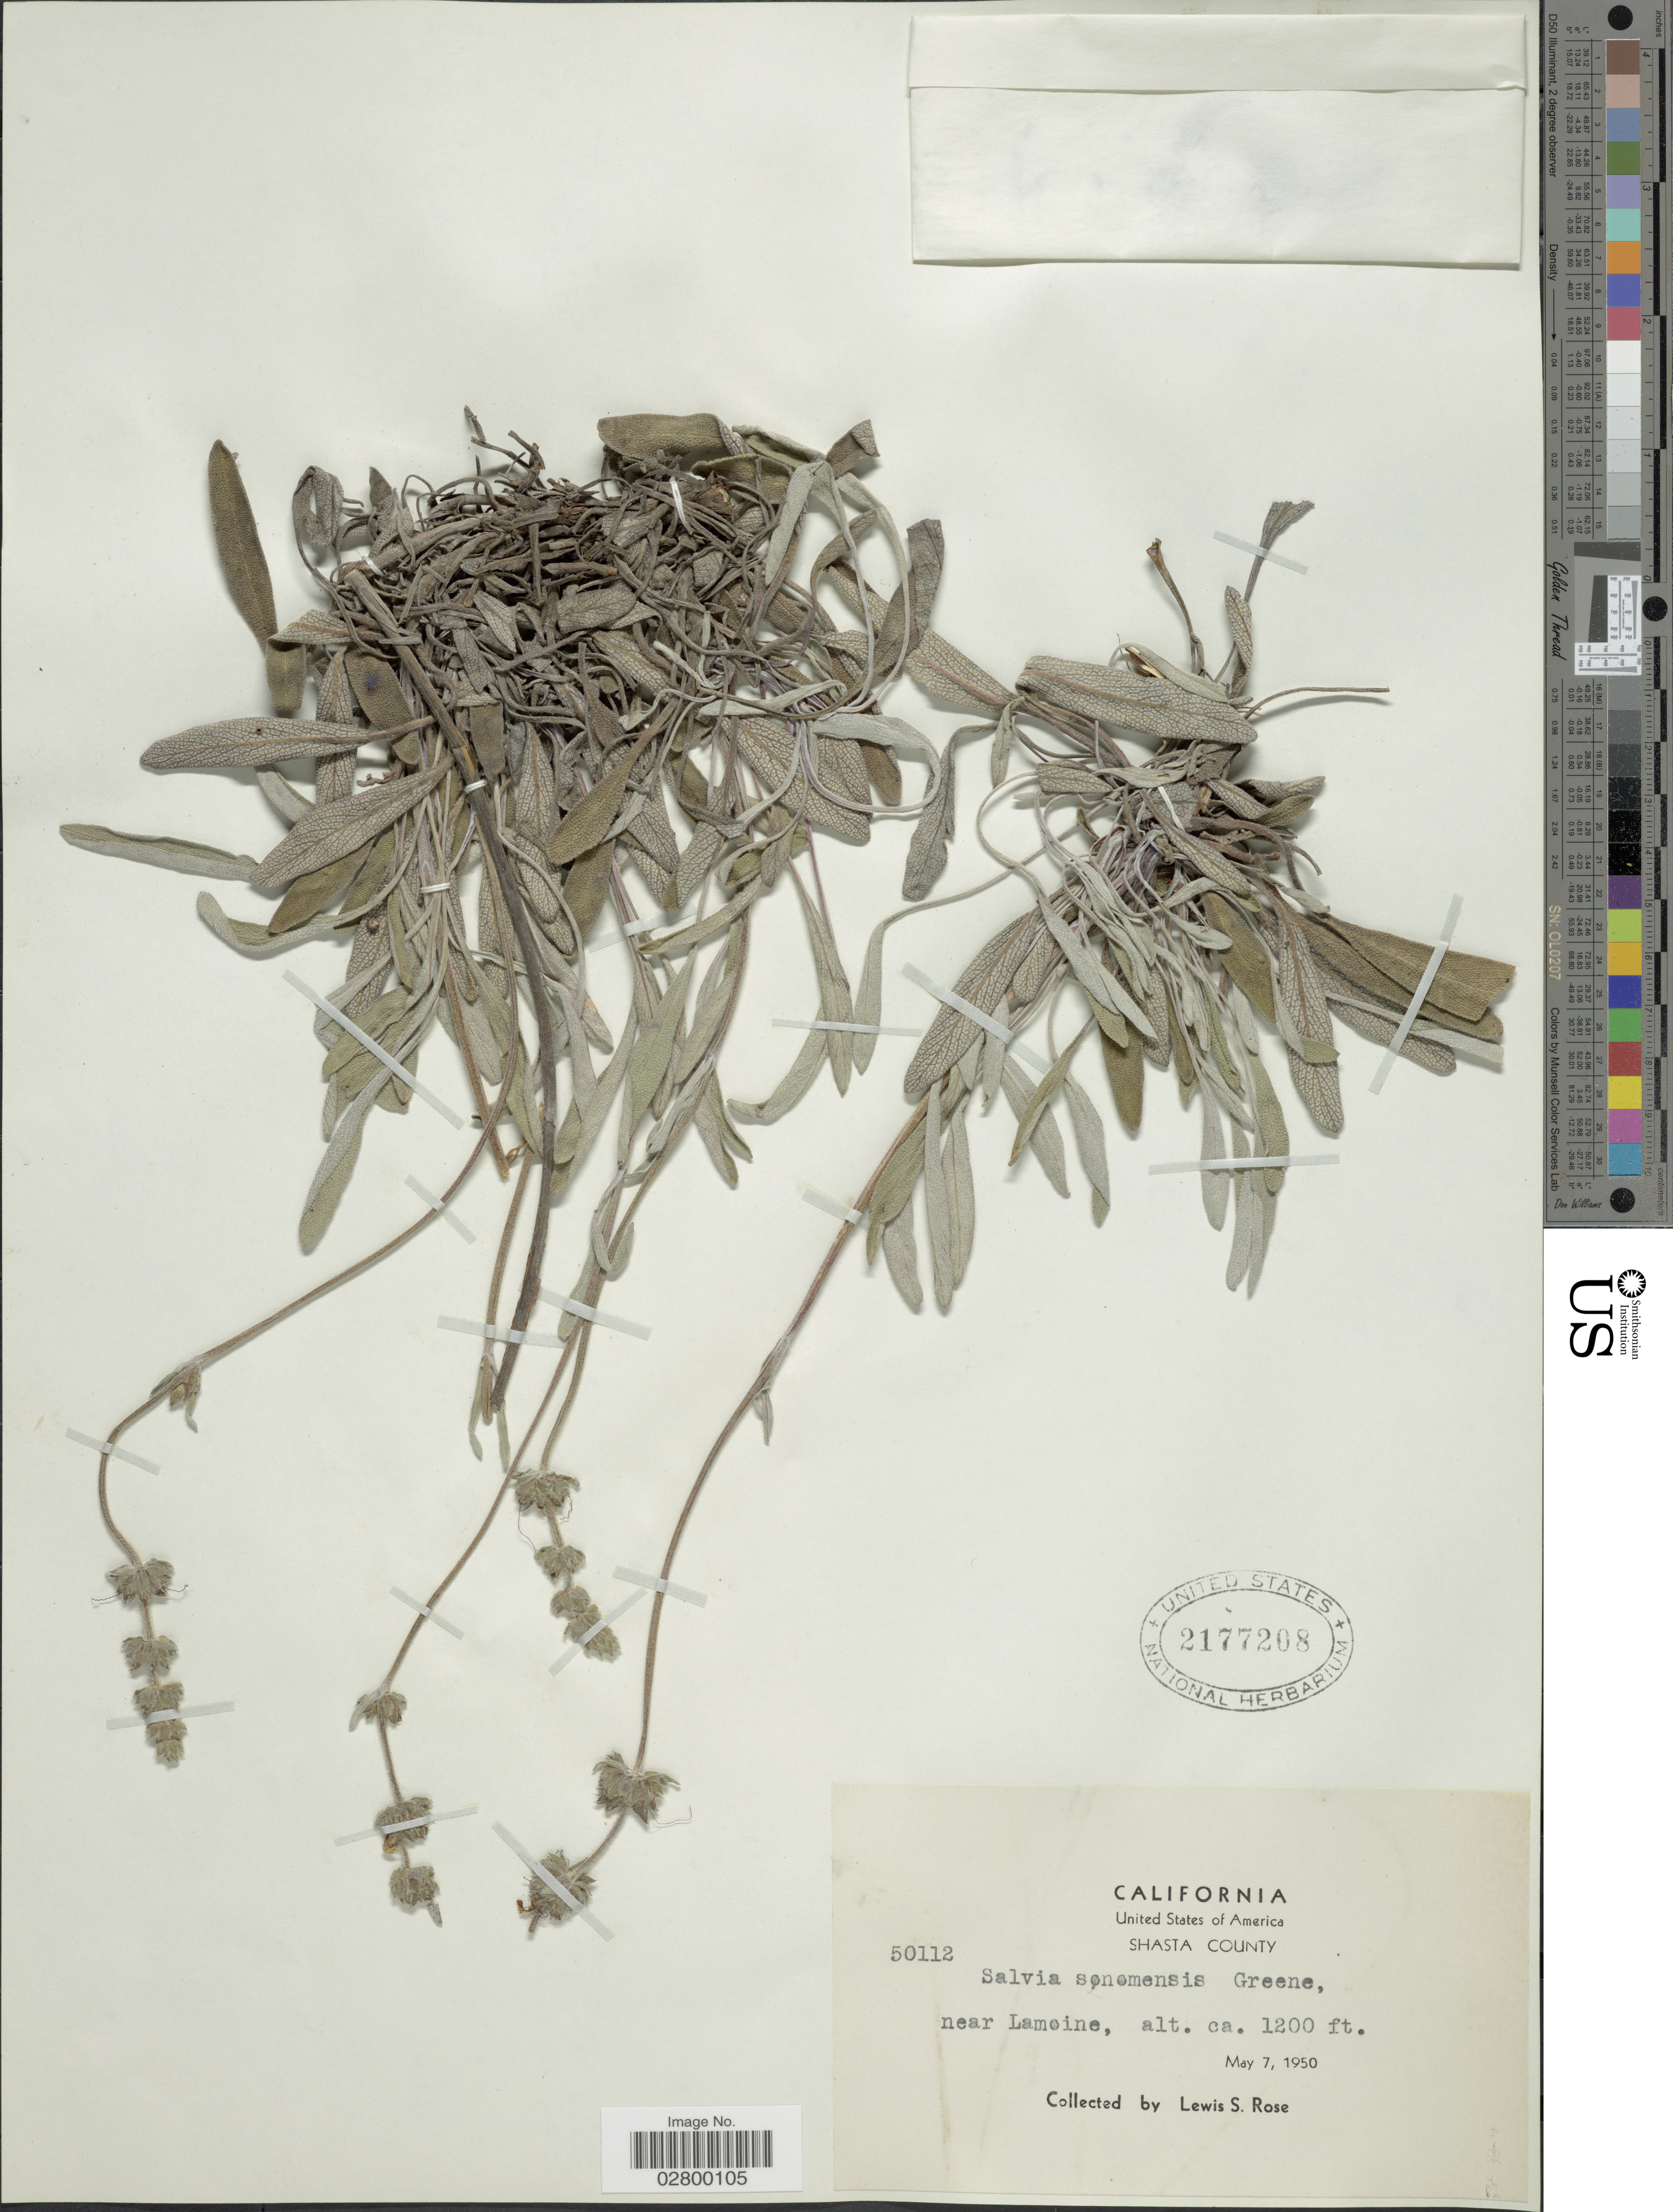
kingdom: Plantae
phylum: Tracheophyta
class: Magnoliopsida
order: Lamiales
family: Lamiaceae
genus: Salvia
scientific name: Salvia sonomensis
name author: Greene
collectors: L. S. Rose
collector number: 50112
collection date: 1950-05-07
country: United States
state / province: California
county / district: Shasta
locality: Shasta County, near Lamoine.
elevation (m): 366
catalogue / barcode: US 2177208